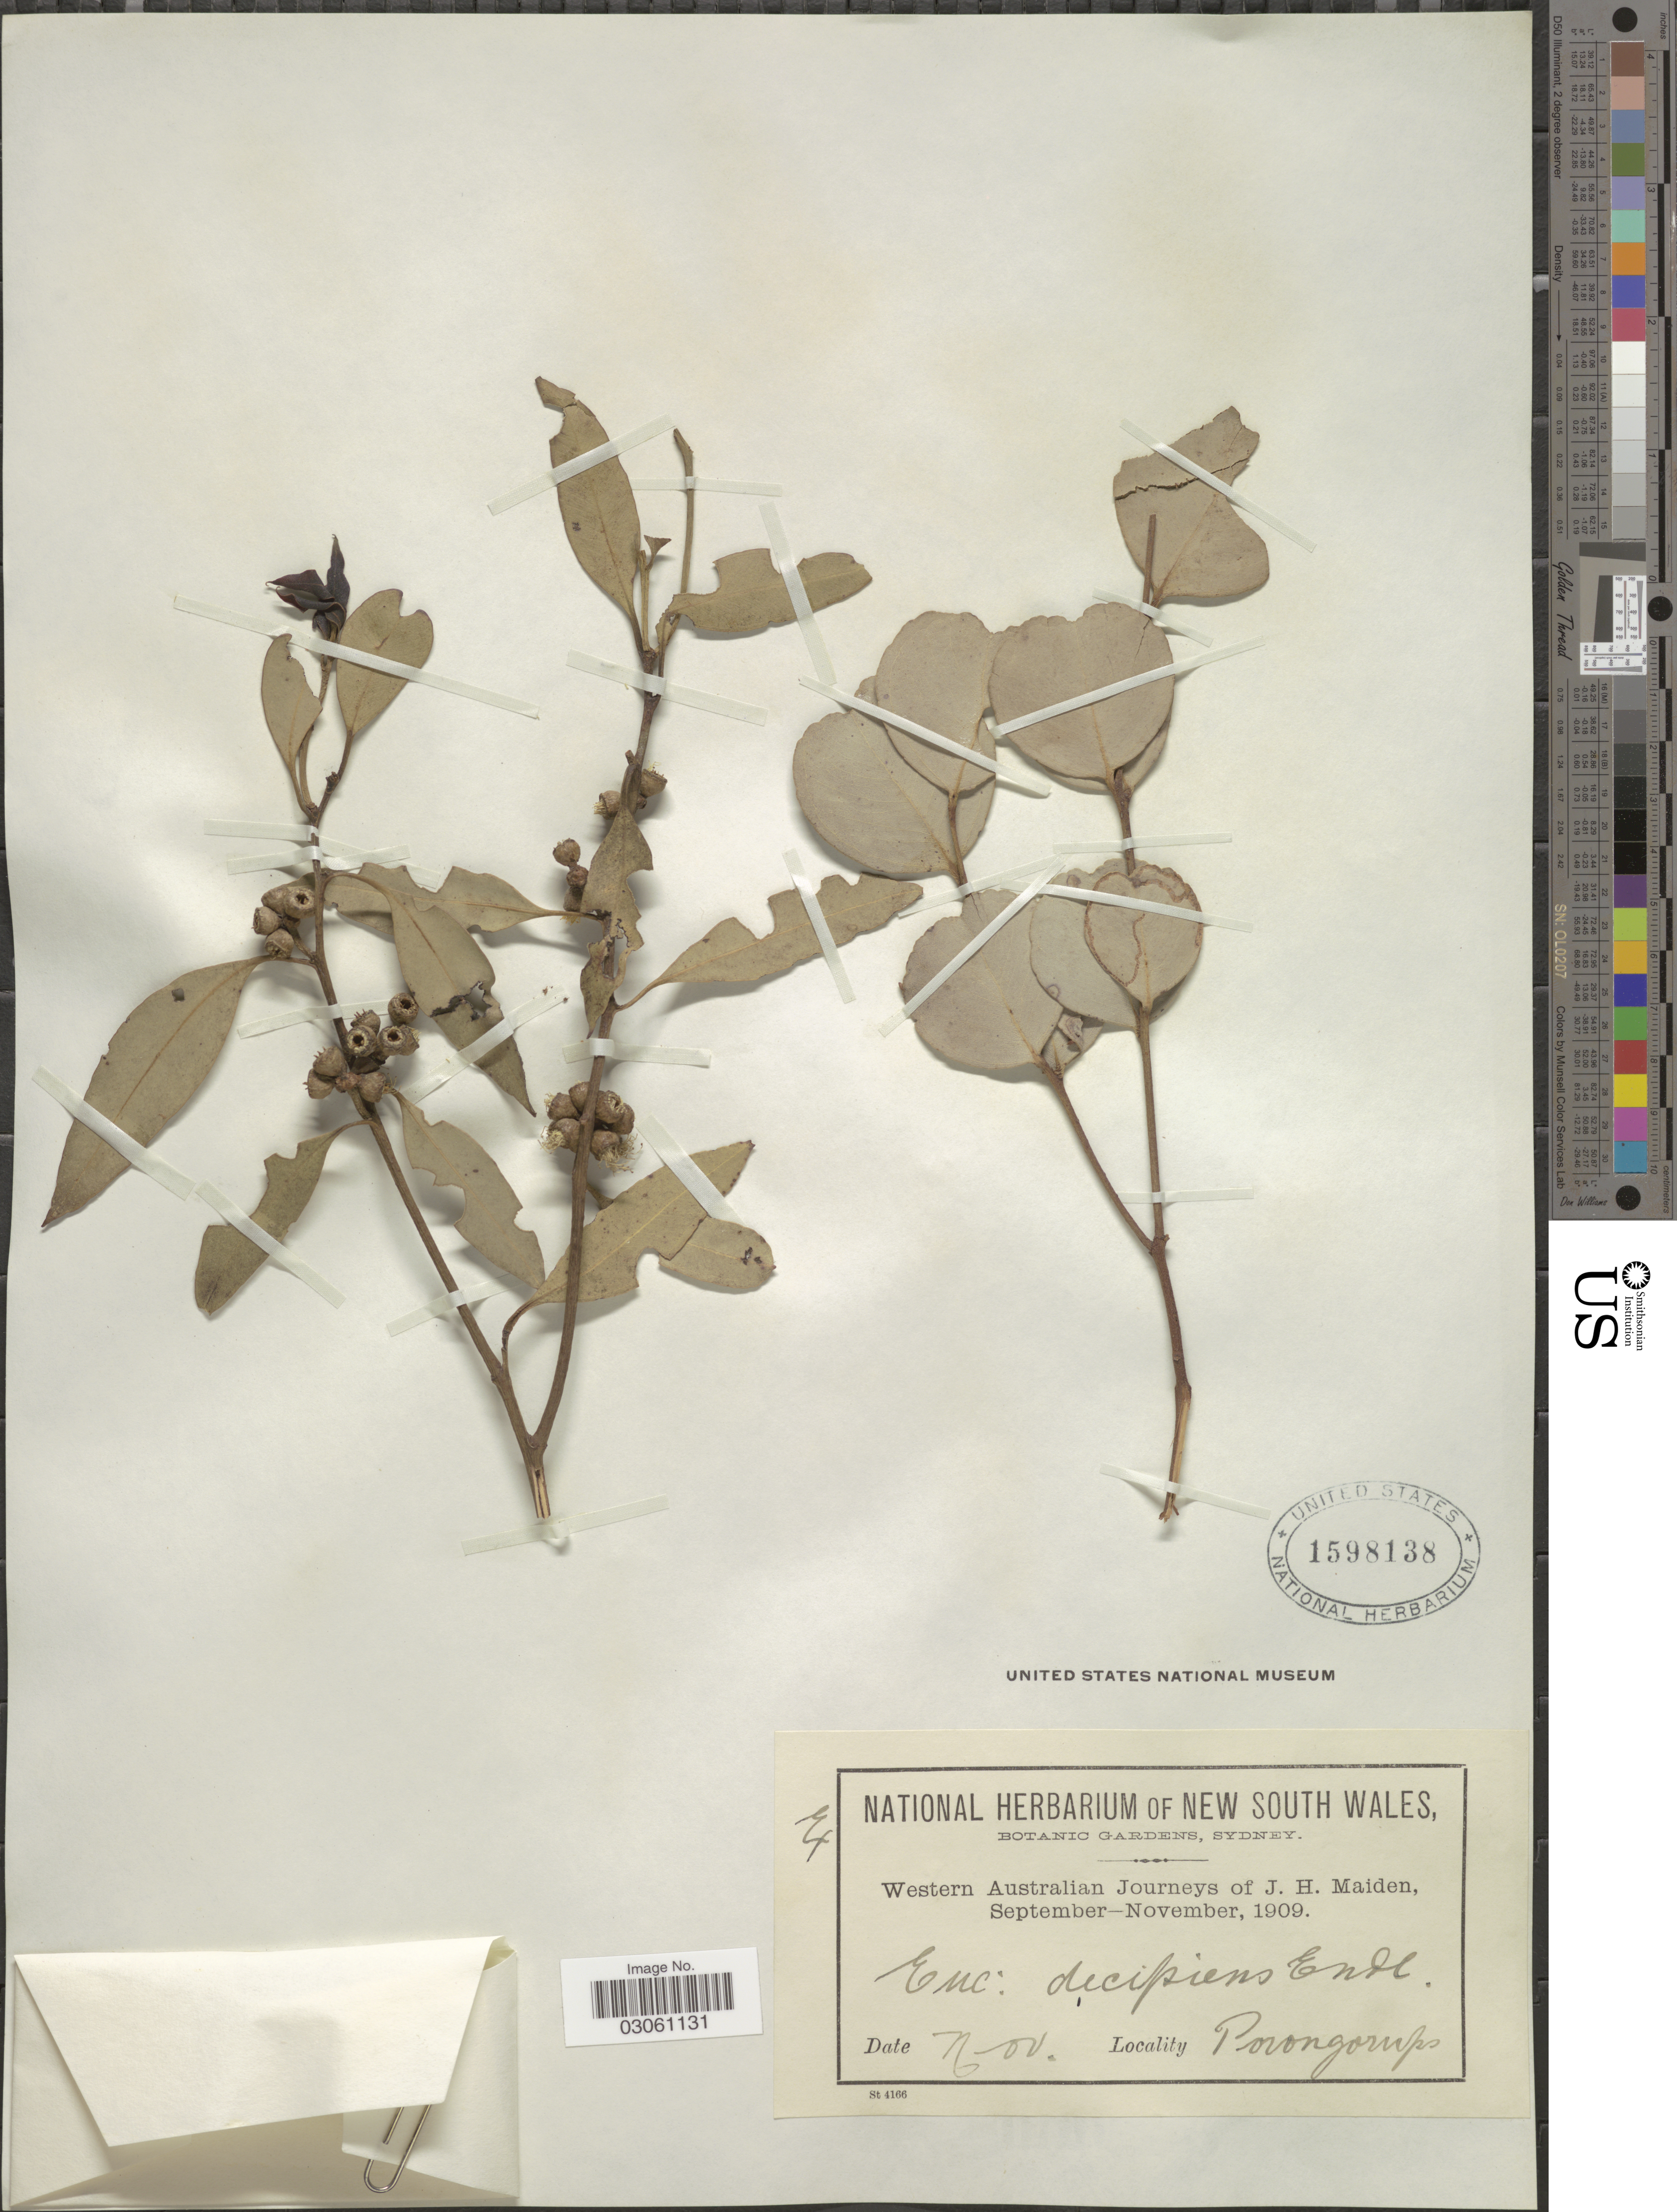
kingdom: Plantae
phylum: Tracheophyta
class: Magnoliopsida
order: Myrtales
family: Myrtaceae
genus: Eucalyptus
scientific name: Eucalyptus decipiens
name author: Endl.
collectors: J. Maiden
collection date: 1909-11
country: Australia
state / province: Western Australia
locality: Porongorups.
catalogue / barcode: US 1598138